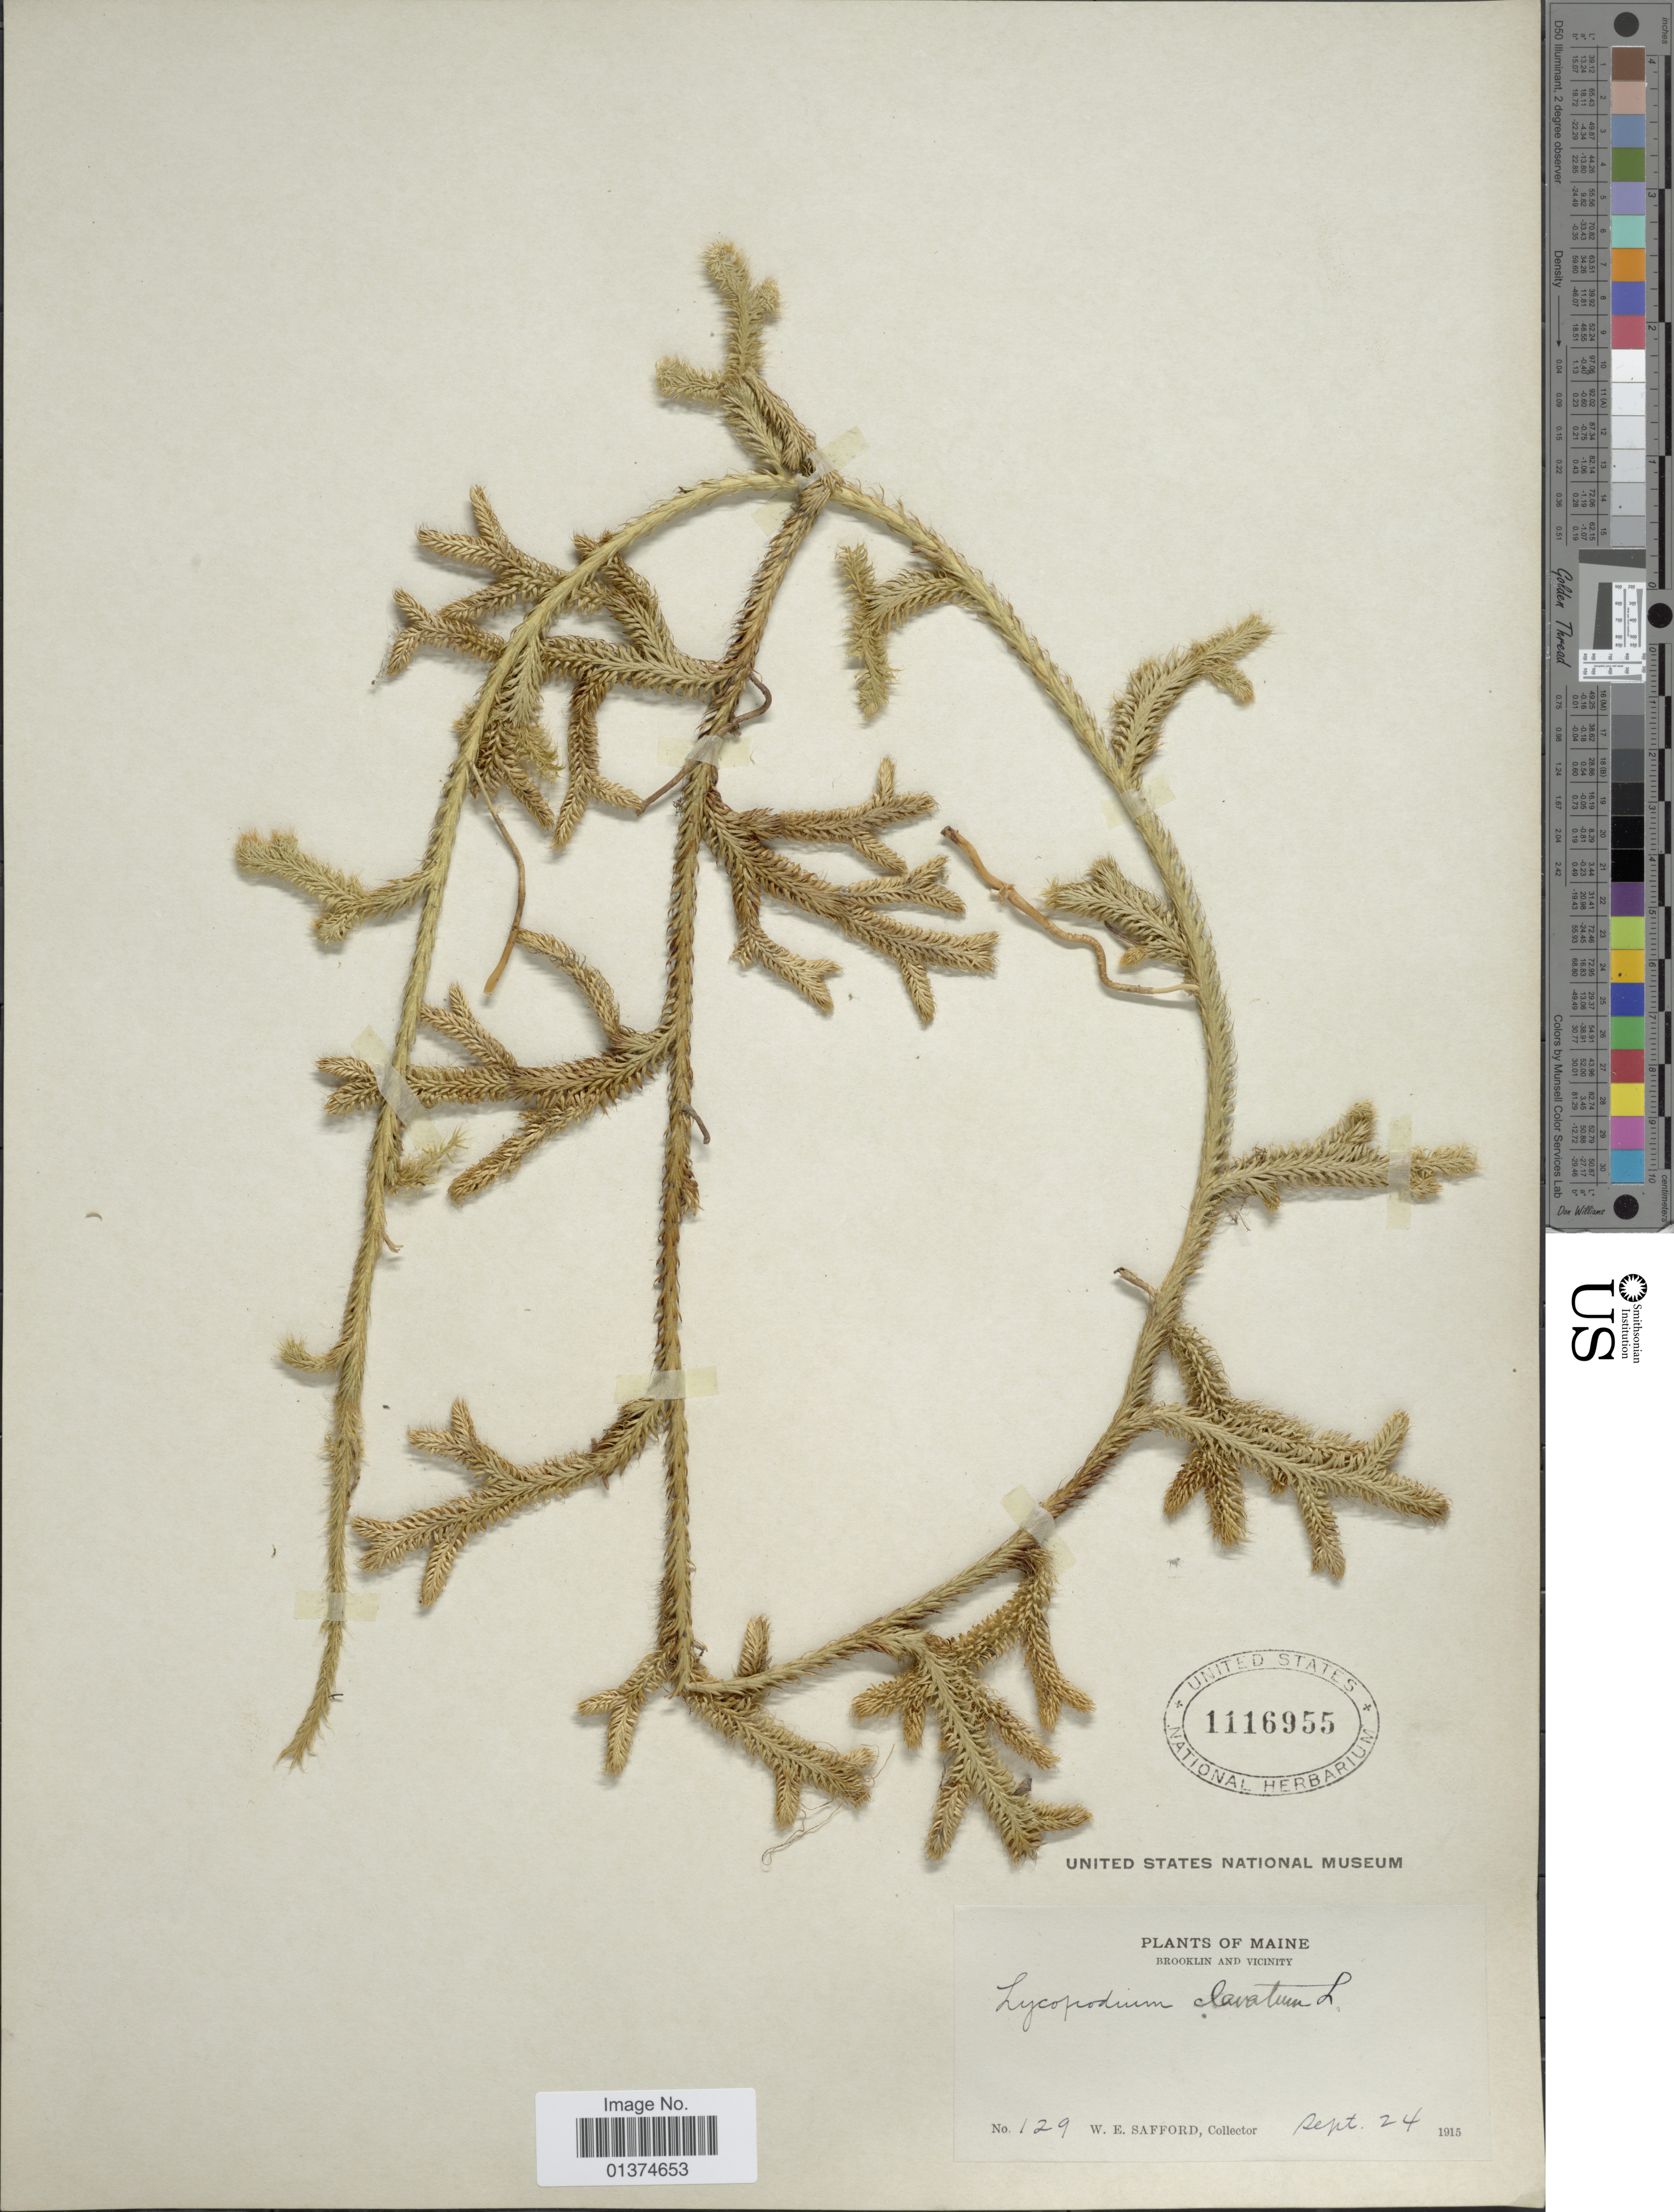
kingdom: Plantae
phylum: Tracheophyta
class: Lycopodiopsida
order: Lycopodiales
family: Lycopodiaceae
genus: Lycopodium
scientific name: Lycopodium clavatum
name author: L.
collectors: W. E. Safford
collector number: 129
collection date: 1915-09-24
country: United States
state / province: Maine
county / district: Hancock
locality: Brooklin and vicinity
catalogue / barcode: US 1116955